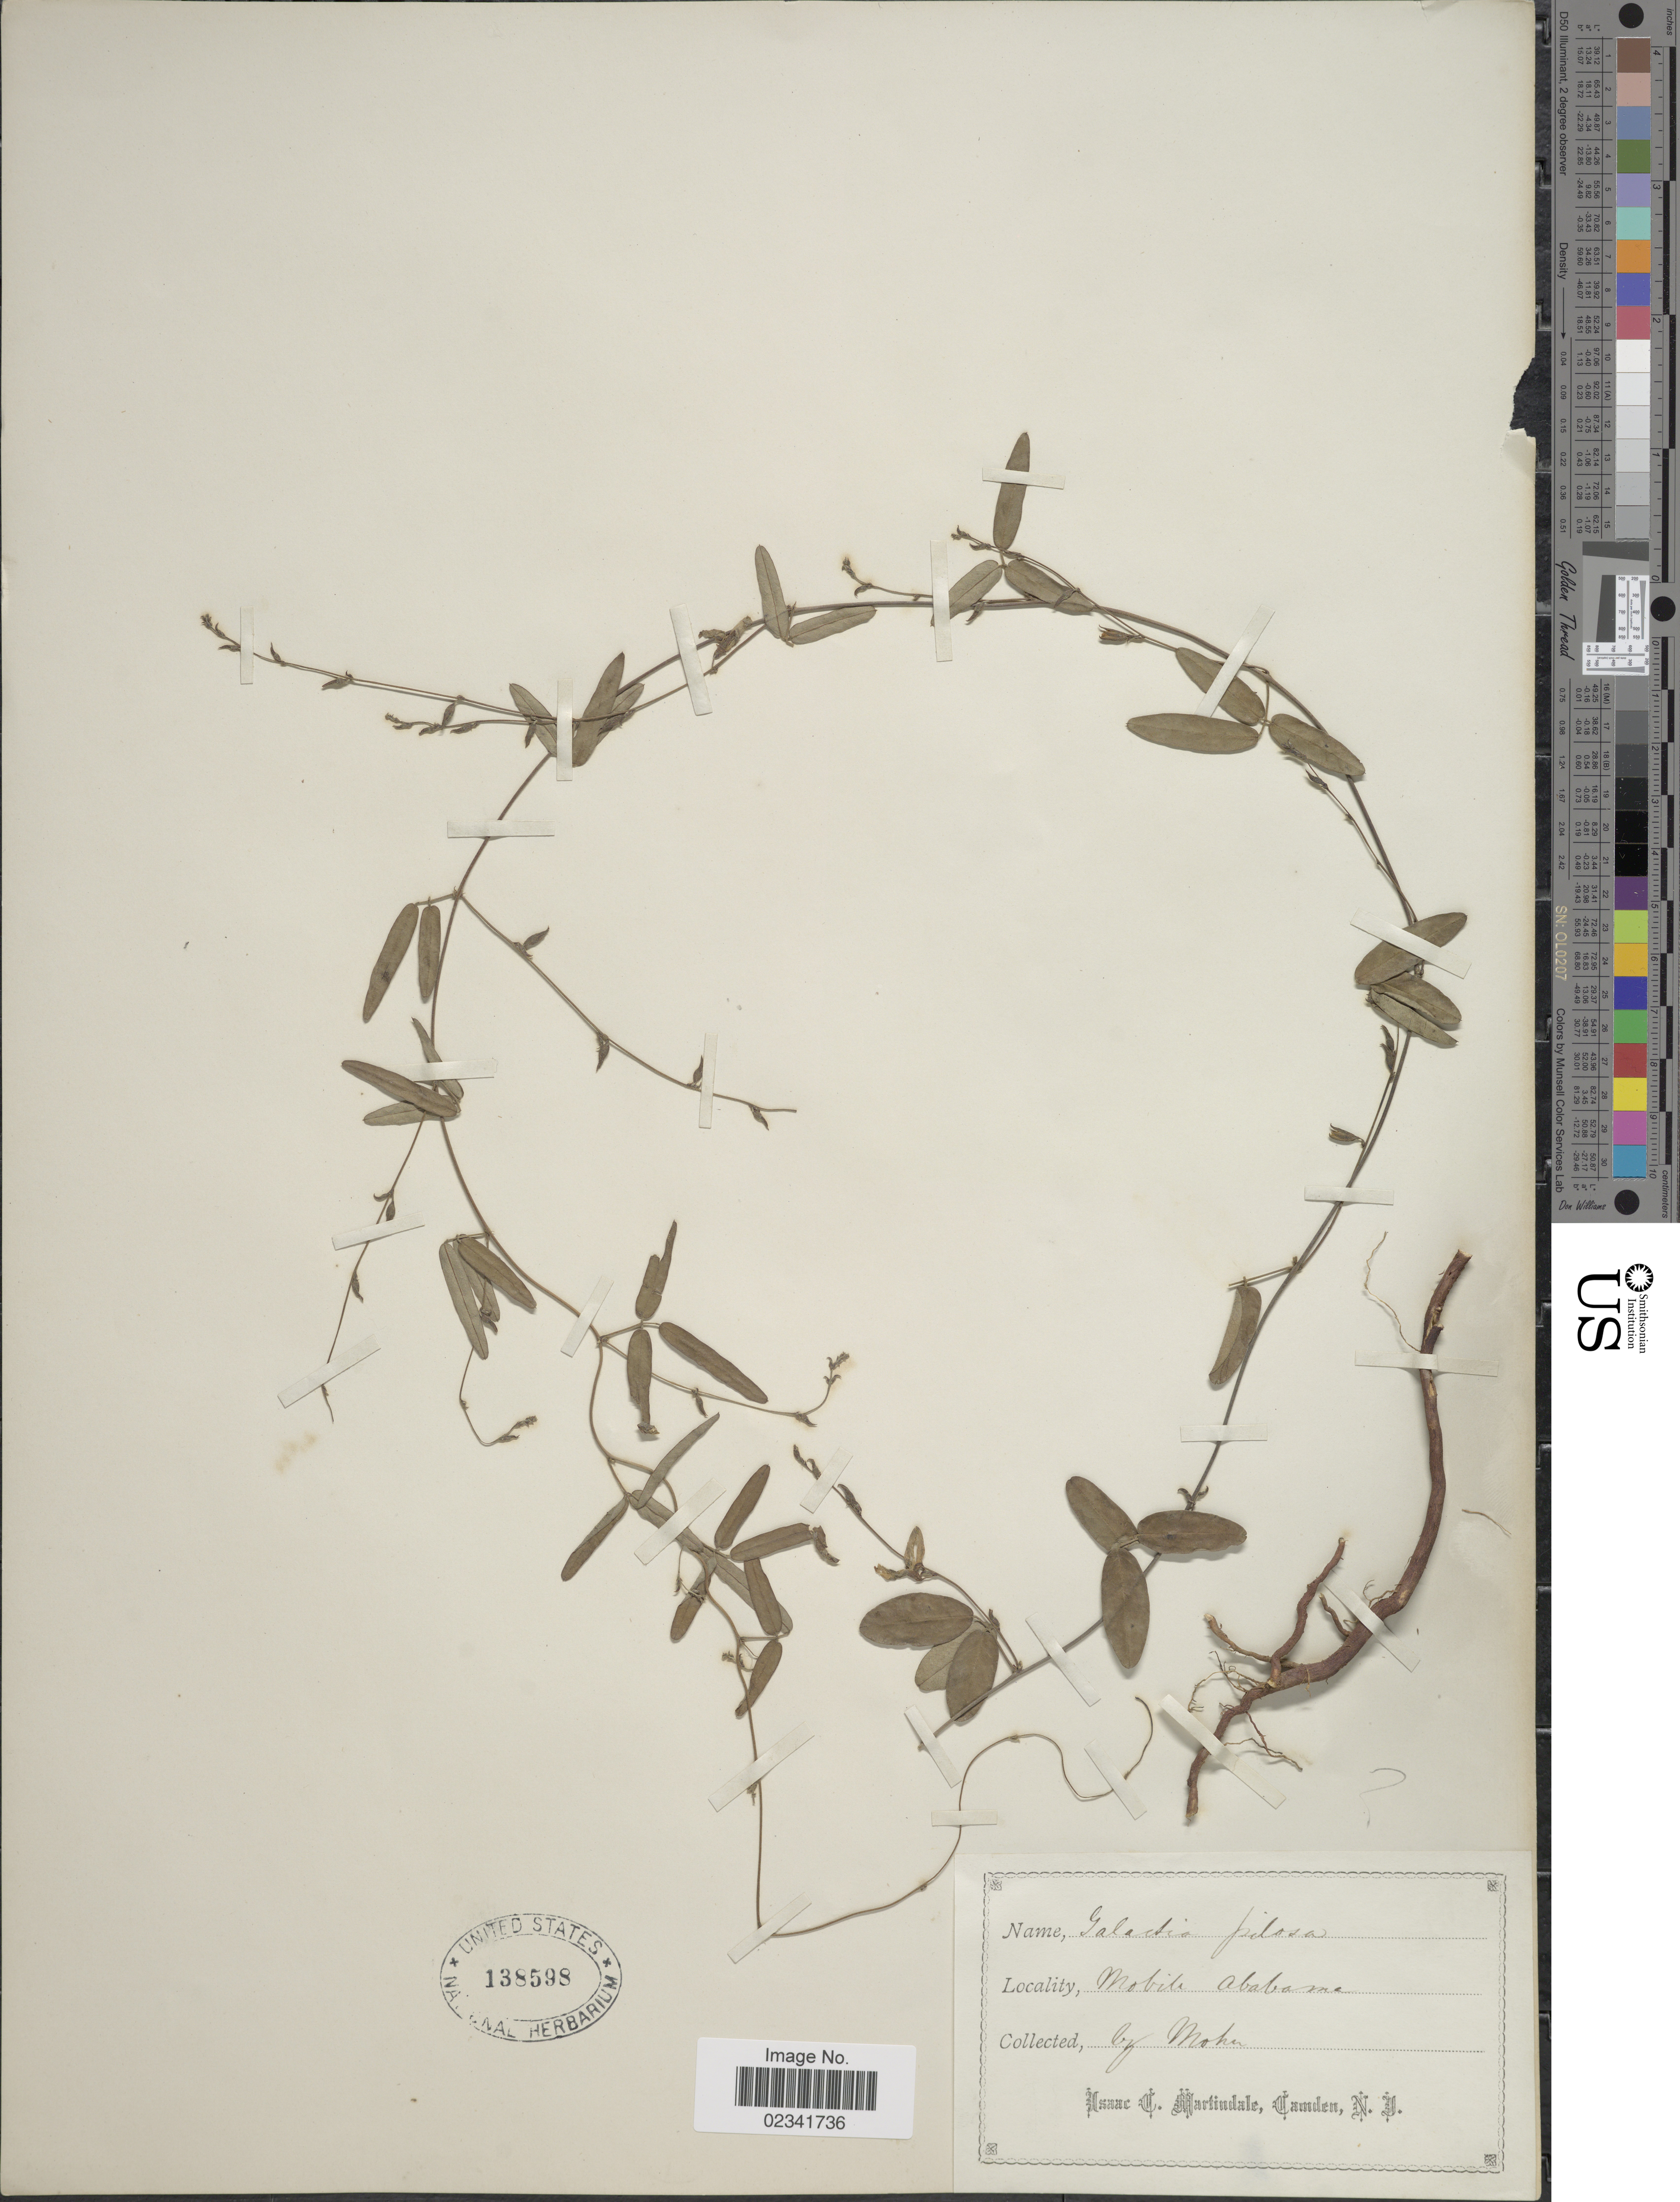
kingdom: Plantae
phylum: Tracheophyta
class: Magnoliopsida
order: Fabales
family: Fabaceae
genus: Galactia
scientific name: Galactia regularis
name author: (L.) Britton, Stearns & Poggenb.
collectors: Mohr, --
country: United States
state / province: Alabama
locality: Mobile, Alabama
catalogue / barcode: US 138598